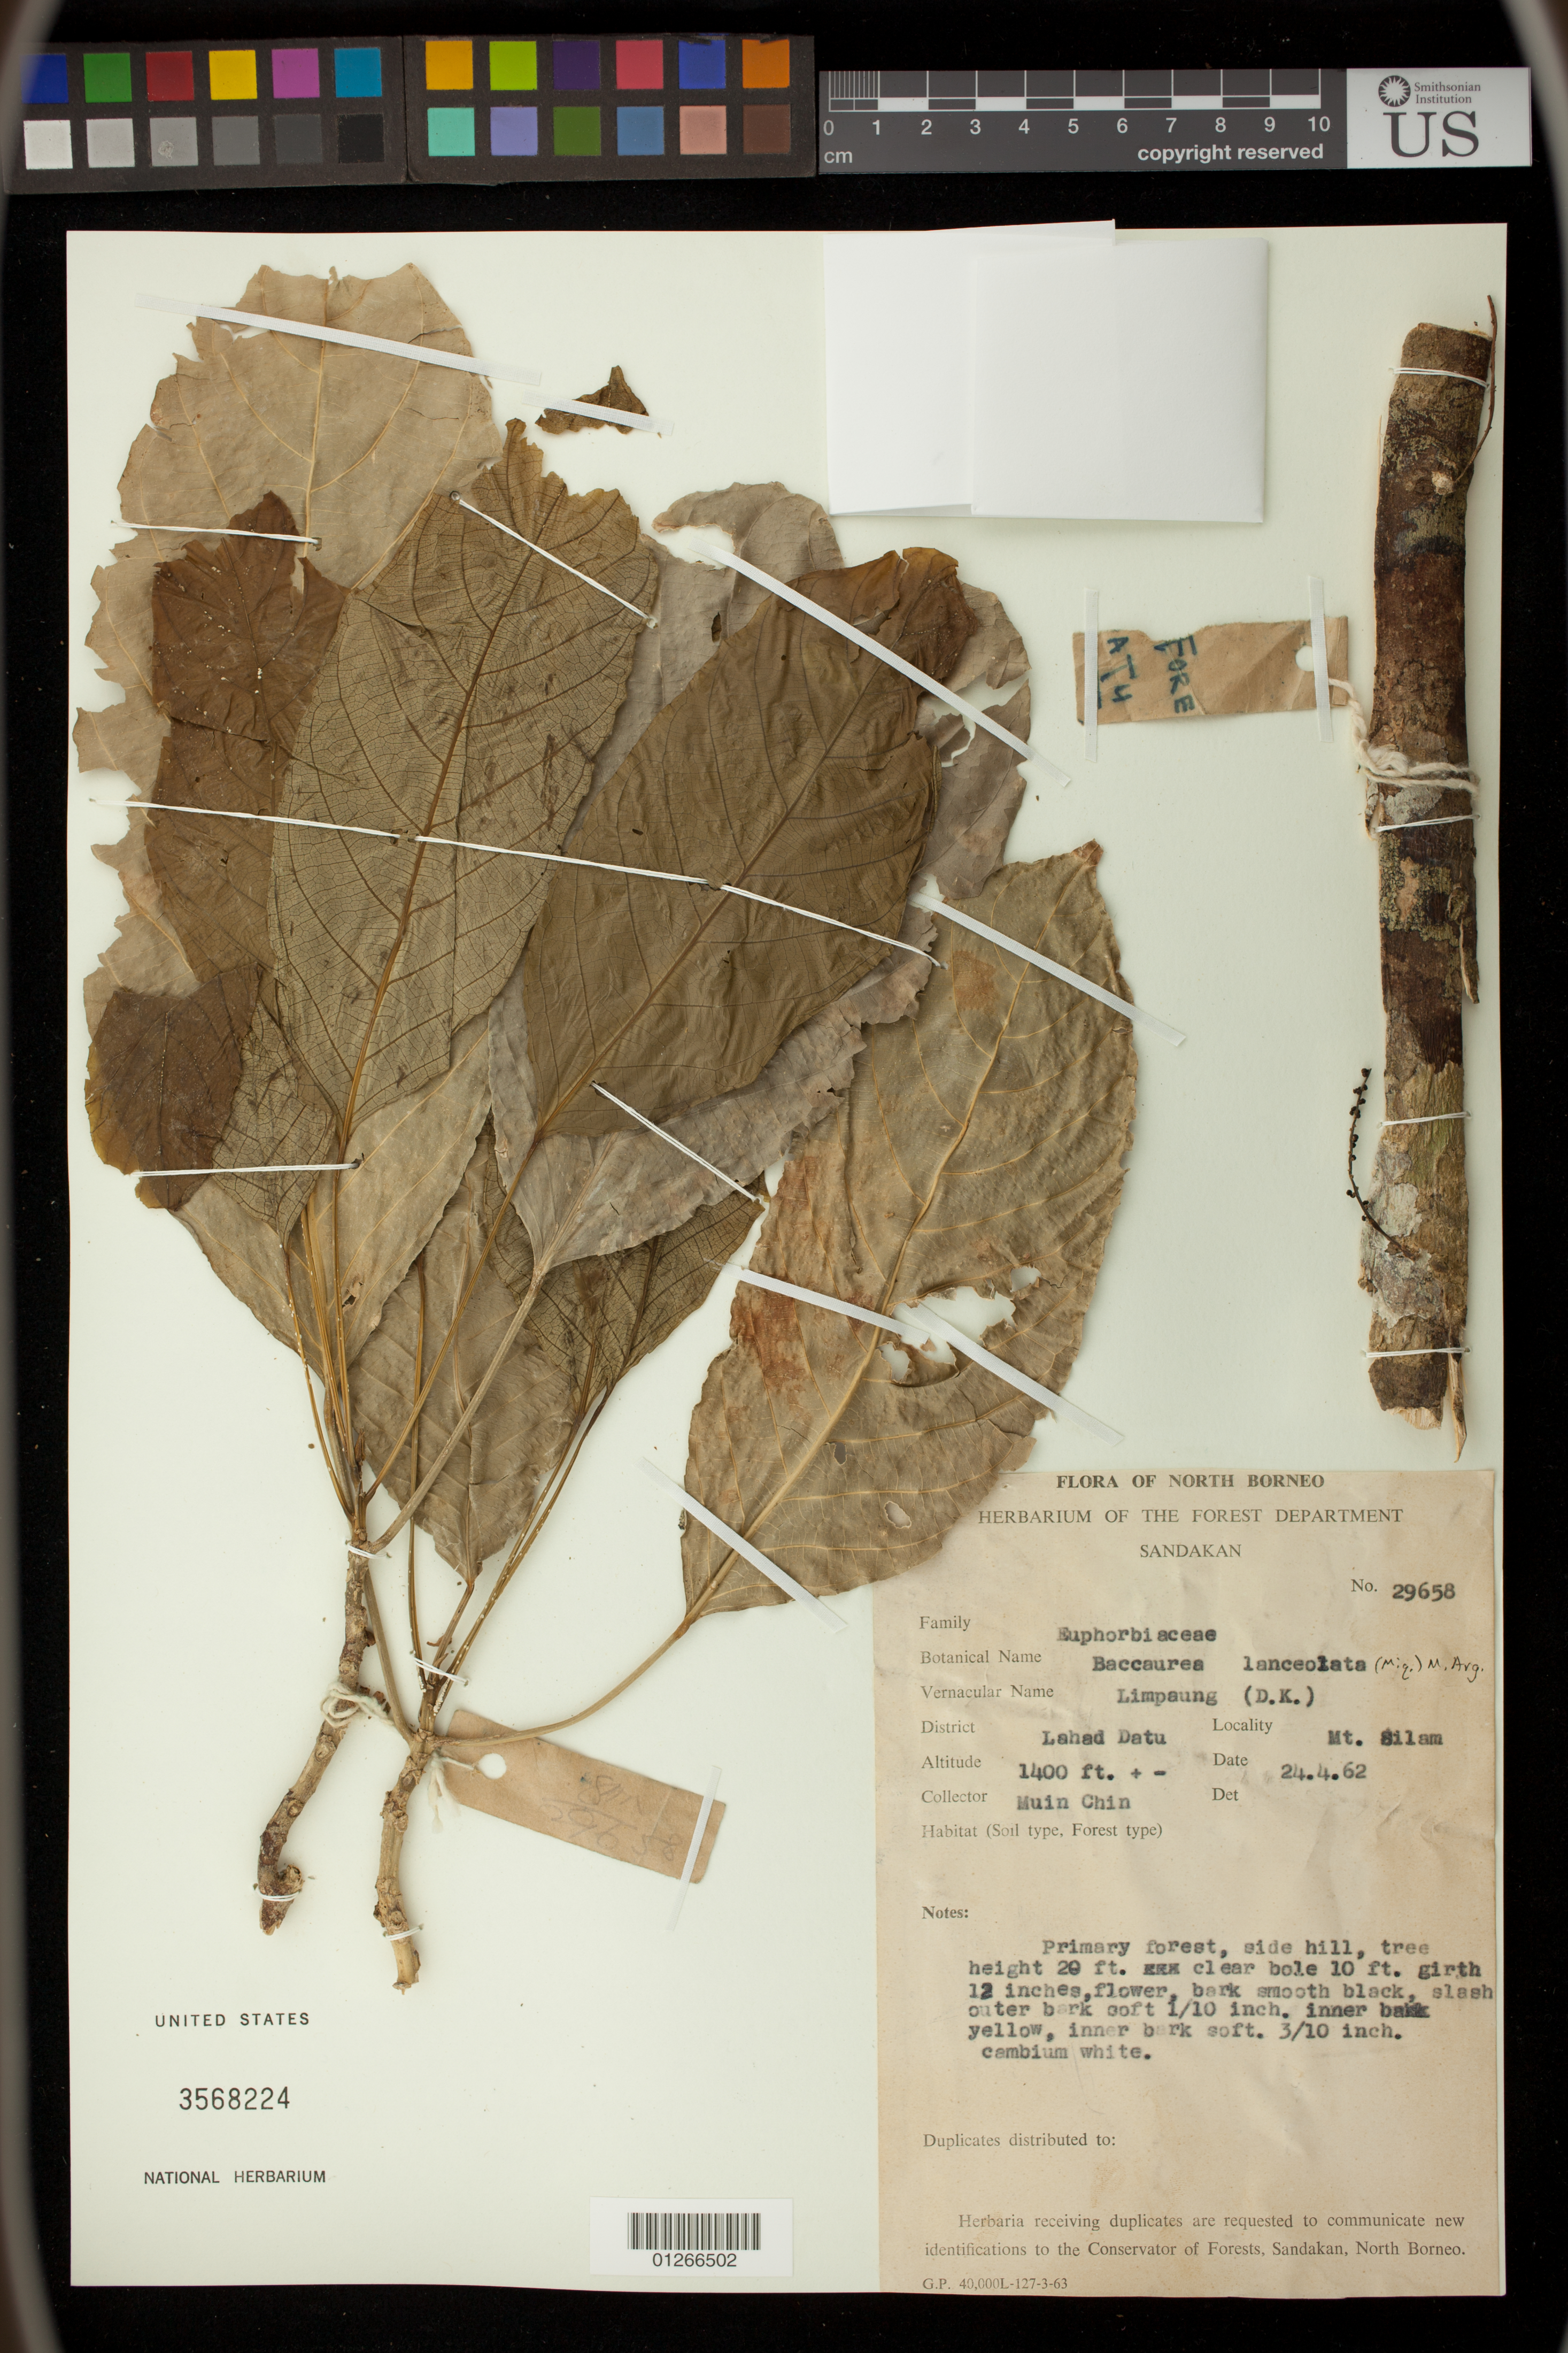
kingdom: Plantae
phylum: Tracheophyta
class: Magnoliopsida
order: Malpighiales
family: Phyllanthaceae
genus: Baccaurea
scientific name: Baccaurea lanceolata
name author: (Miq.) Müll. Arg.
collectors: M. Chin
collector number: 29658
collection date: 1962-04-24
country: Malaysia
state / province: Sabah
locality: Sandakan. Mt. Silam, Lahad Datu District.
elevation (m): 427